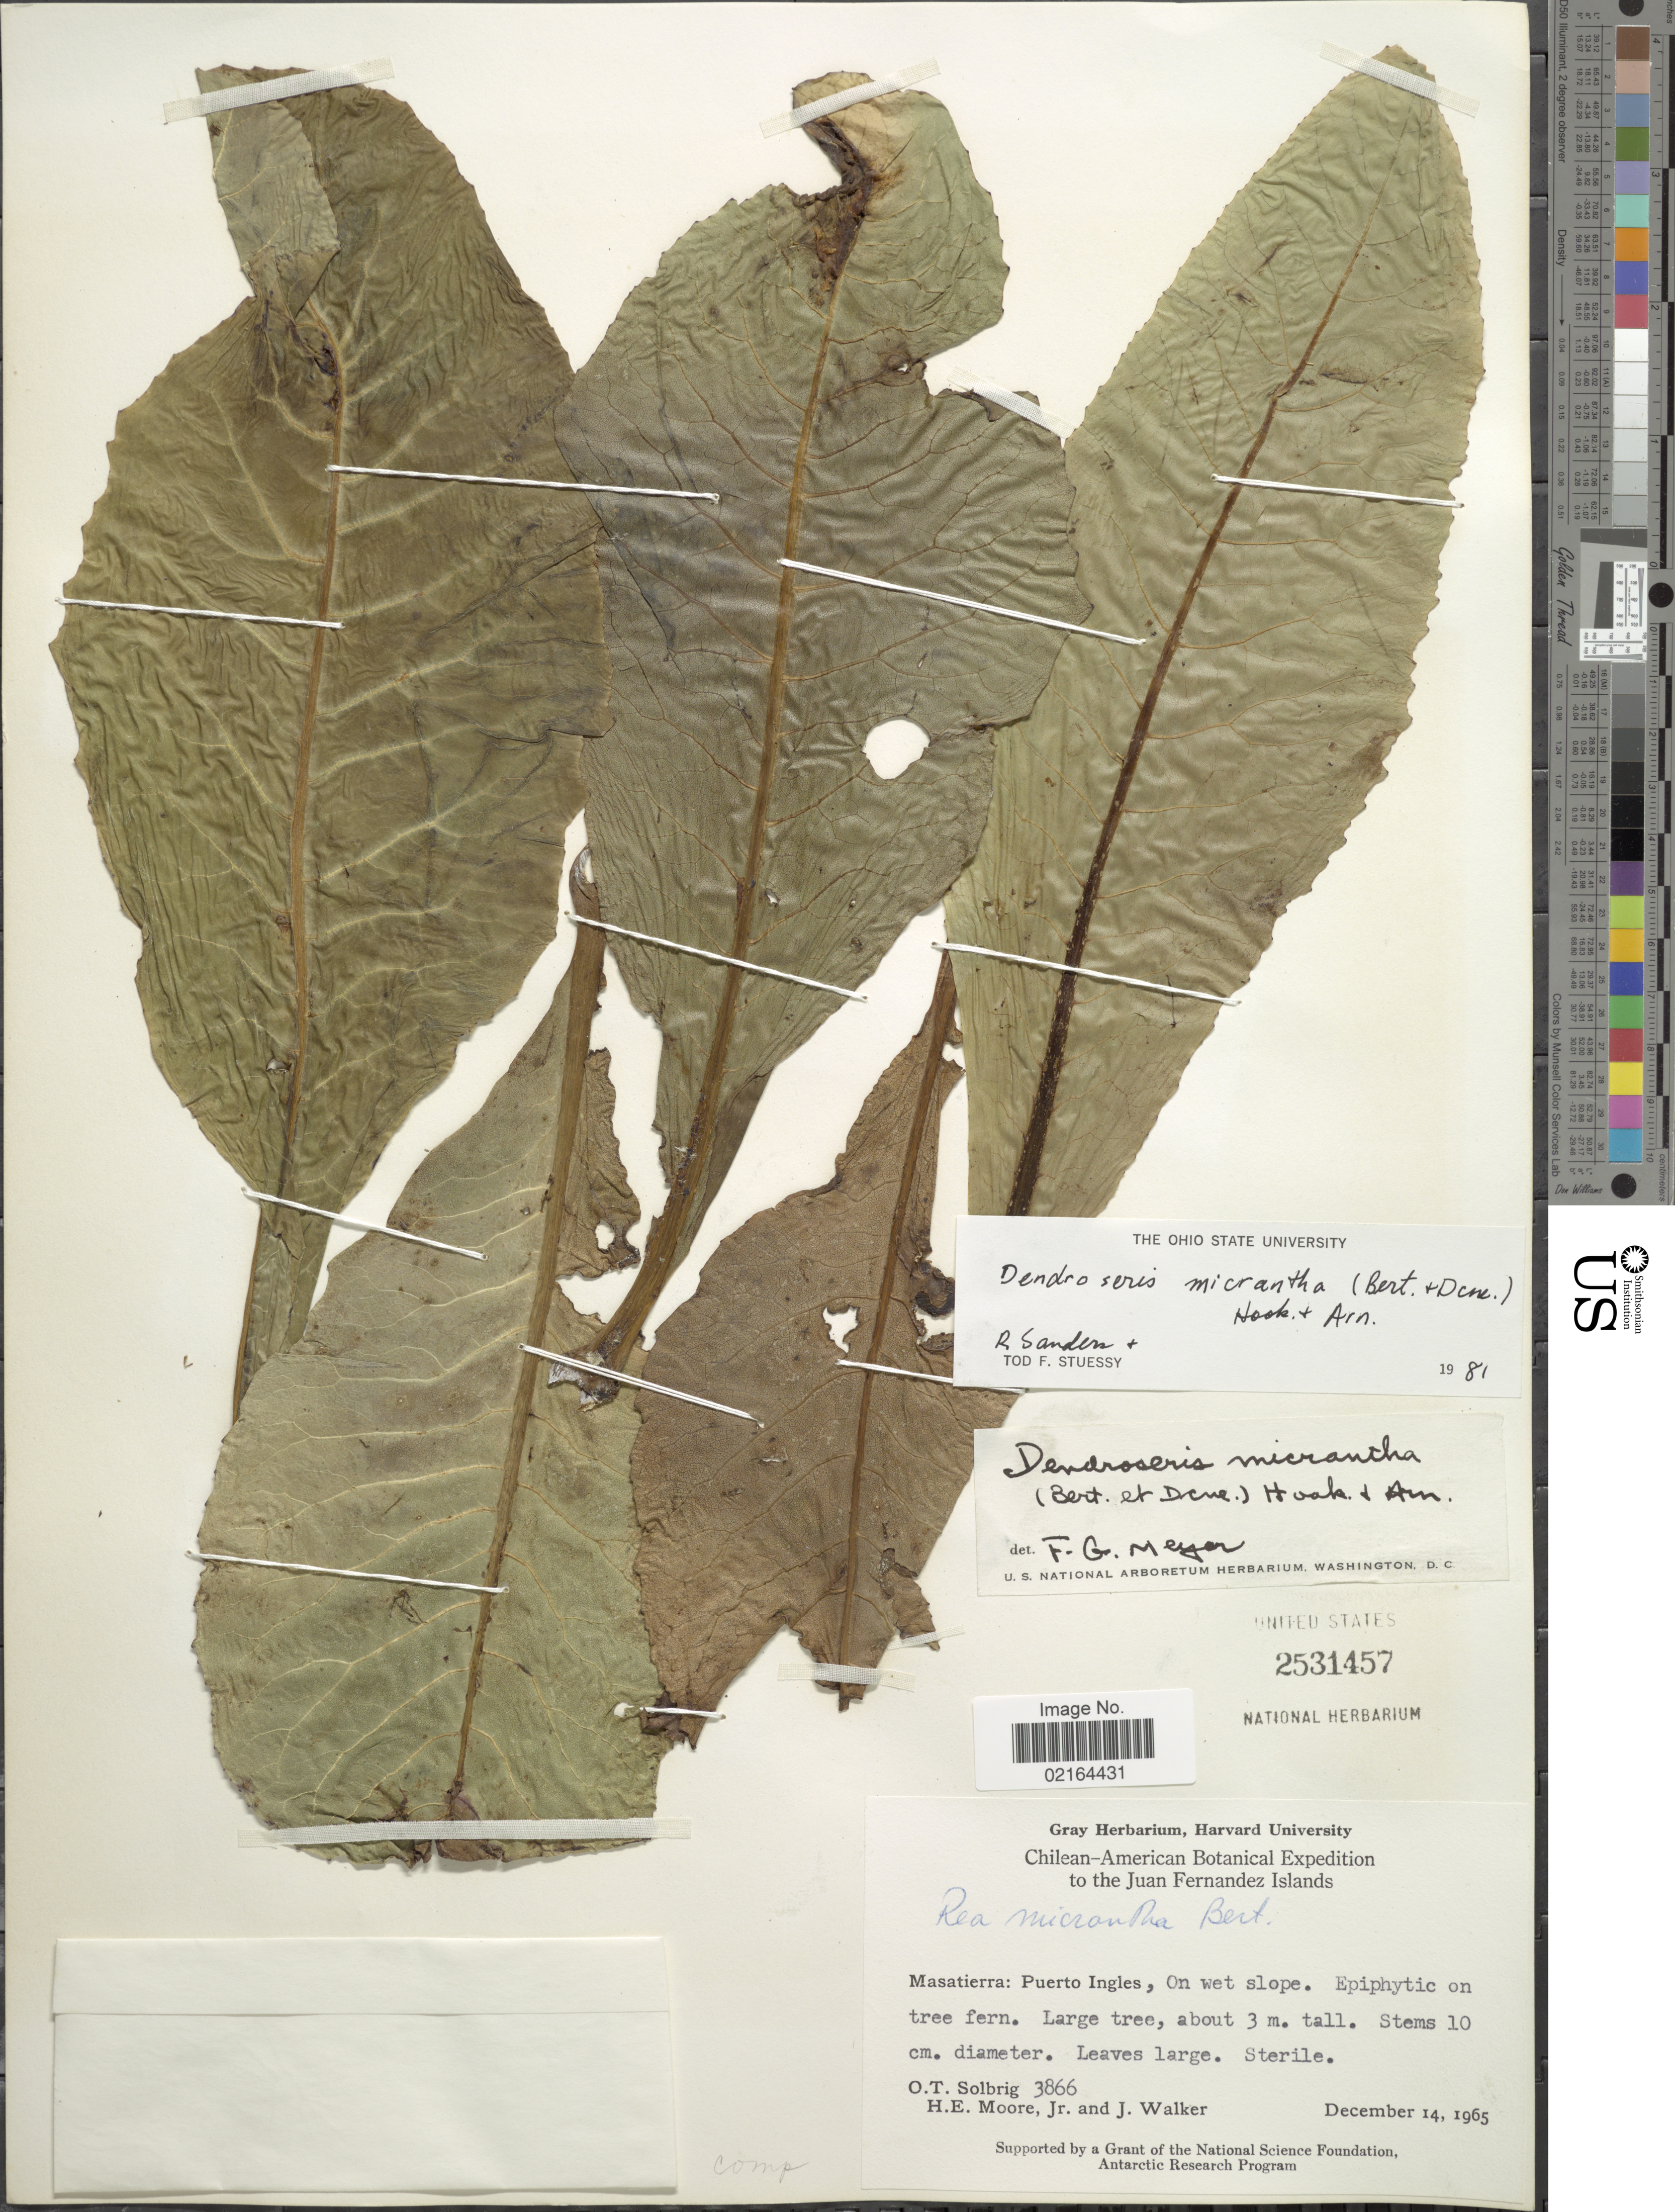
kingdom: Plantae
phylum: Tracheophyta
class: Magnoliopsida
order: Asterales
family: Asteraceae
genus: Sonchus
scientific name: Sonchus micranthus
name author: (Bertero ex Decne.) S.C. Kim & Mejías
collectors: O. T. Solbrig, H. Moore & J. Walker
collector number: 3866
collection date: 1965-12-14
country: Chile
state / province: Valparaíso (V)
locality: Juan Fernandez Islands, Masatierra: Puerto Ingles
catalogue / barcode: US 2531457